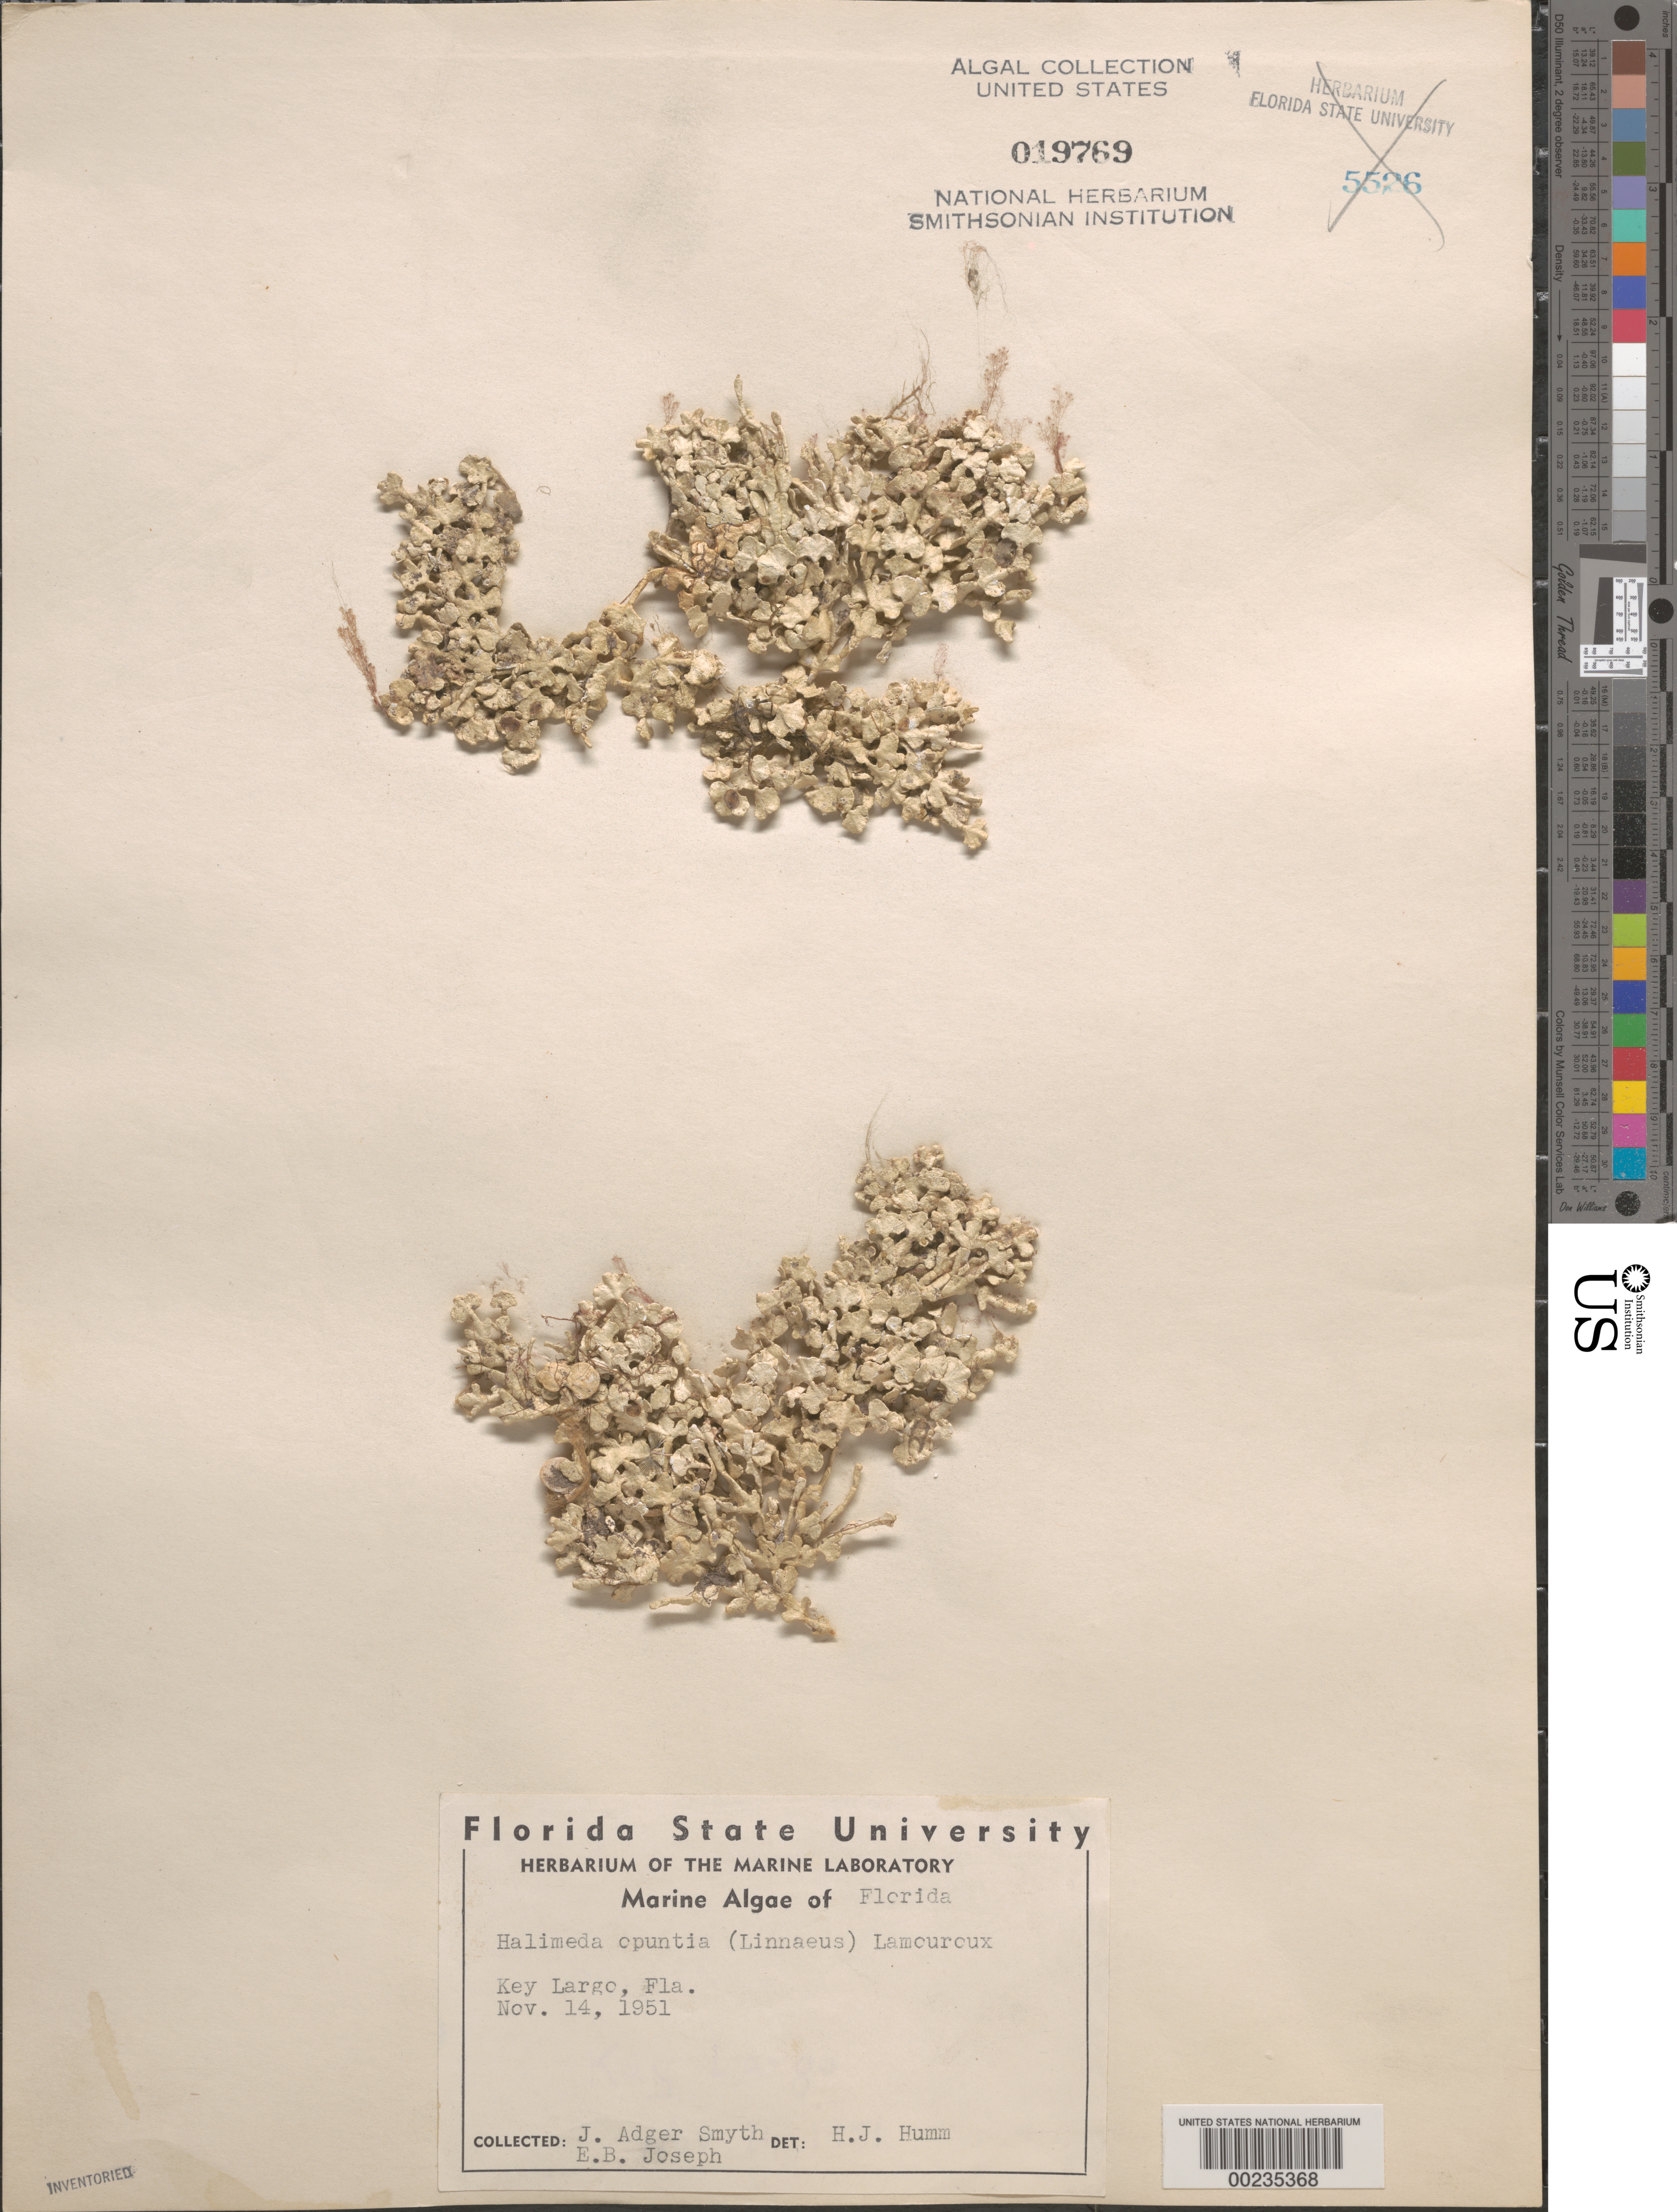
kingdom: Plantae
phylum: Chlorophyta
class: Ulvophyceae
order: Bryopsidales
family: Halimedaceae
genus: Halimeda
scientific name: Halimeda opuntia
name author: (L.) J.V.Lamouroux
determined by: Humm, Harold J.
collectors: J. Smyth & E. Joseph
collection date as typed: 14 Nov 1951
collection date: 1951-11-14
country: United States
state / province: Florida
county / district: Monroe County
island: Key Largo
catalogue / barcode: US 19769